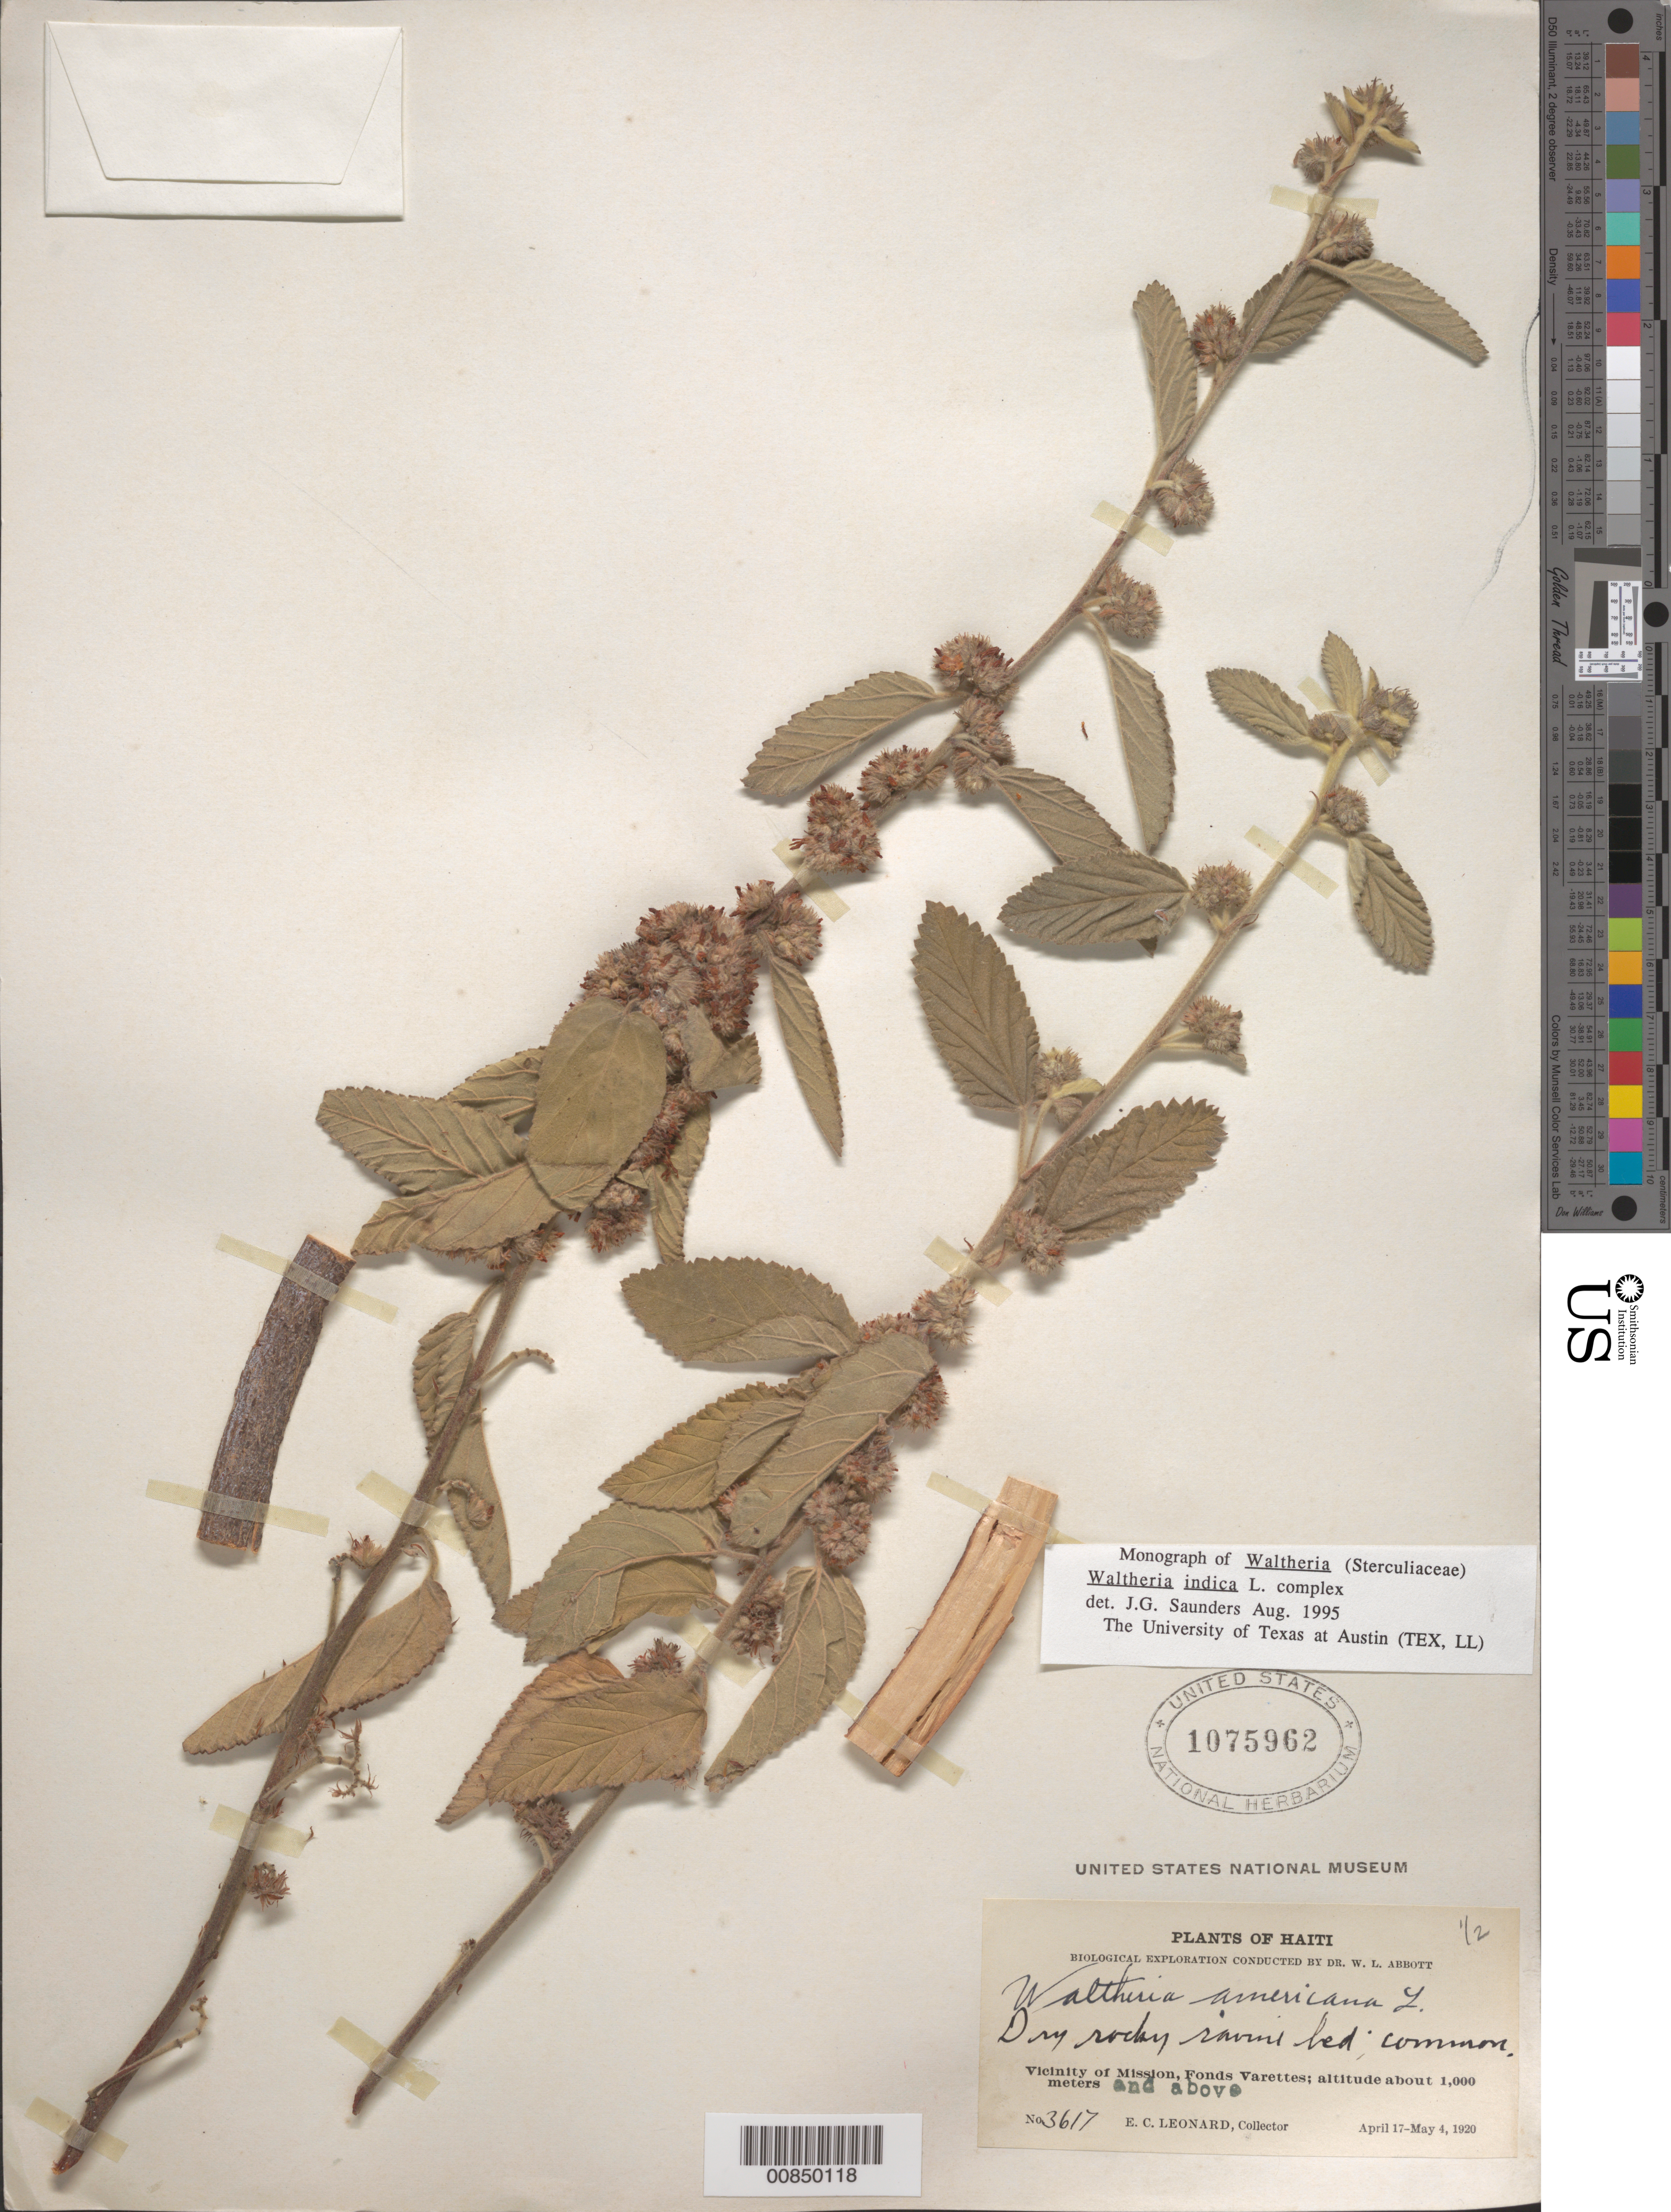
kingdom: Plantae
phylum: Tracheophyta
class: Magnoliopsida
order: Malvales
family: Malvaceae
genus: Waltheria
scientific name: Waltheria indica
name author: L.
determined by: Saunders, J. G.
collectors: E. C. Leonard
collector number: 3617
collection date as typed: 17 Apr 1920 to 04 May 1920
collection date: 1920-04-17/1920-05-04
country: Haiti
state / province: Ouest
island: Hispaniola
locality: Vicinity of Mission, Fond Verrettes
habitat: Dry rocky ravine bed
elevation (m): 1000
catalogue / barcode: US 1075962